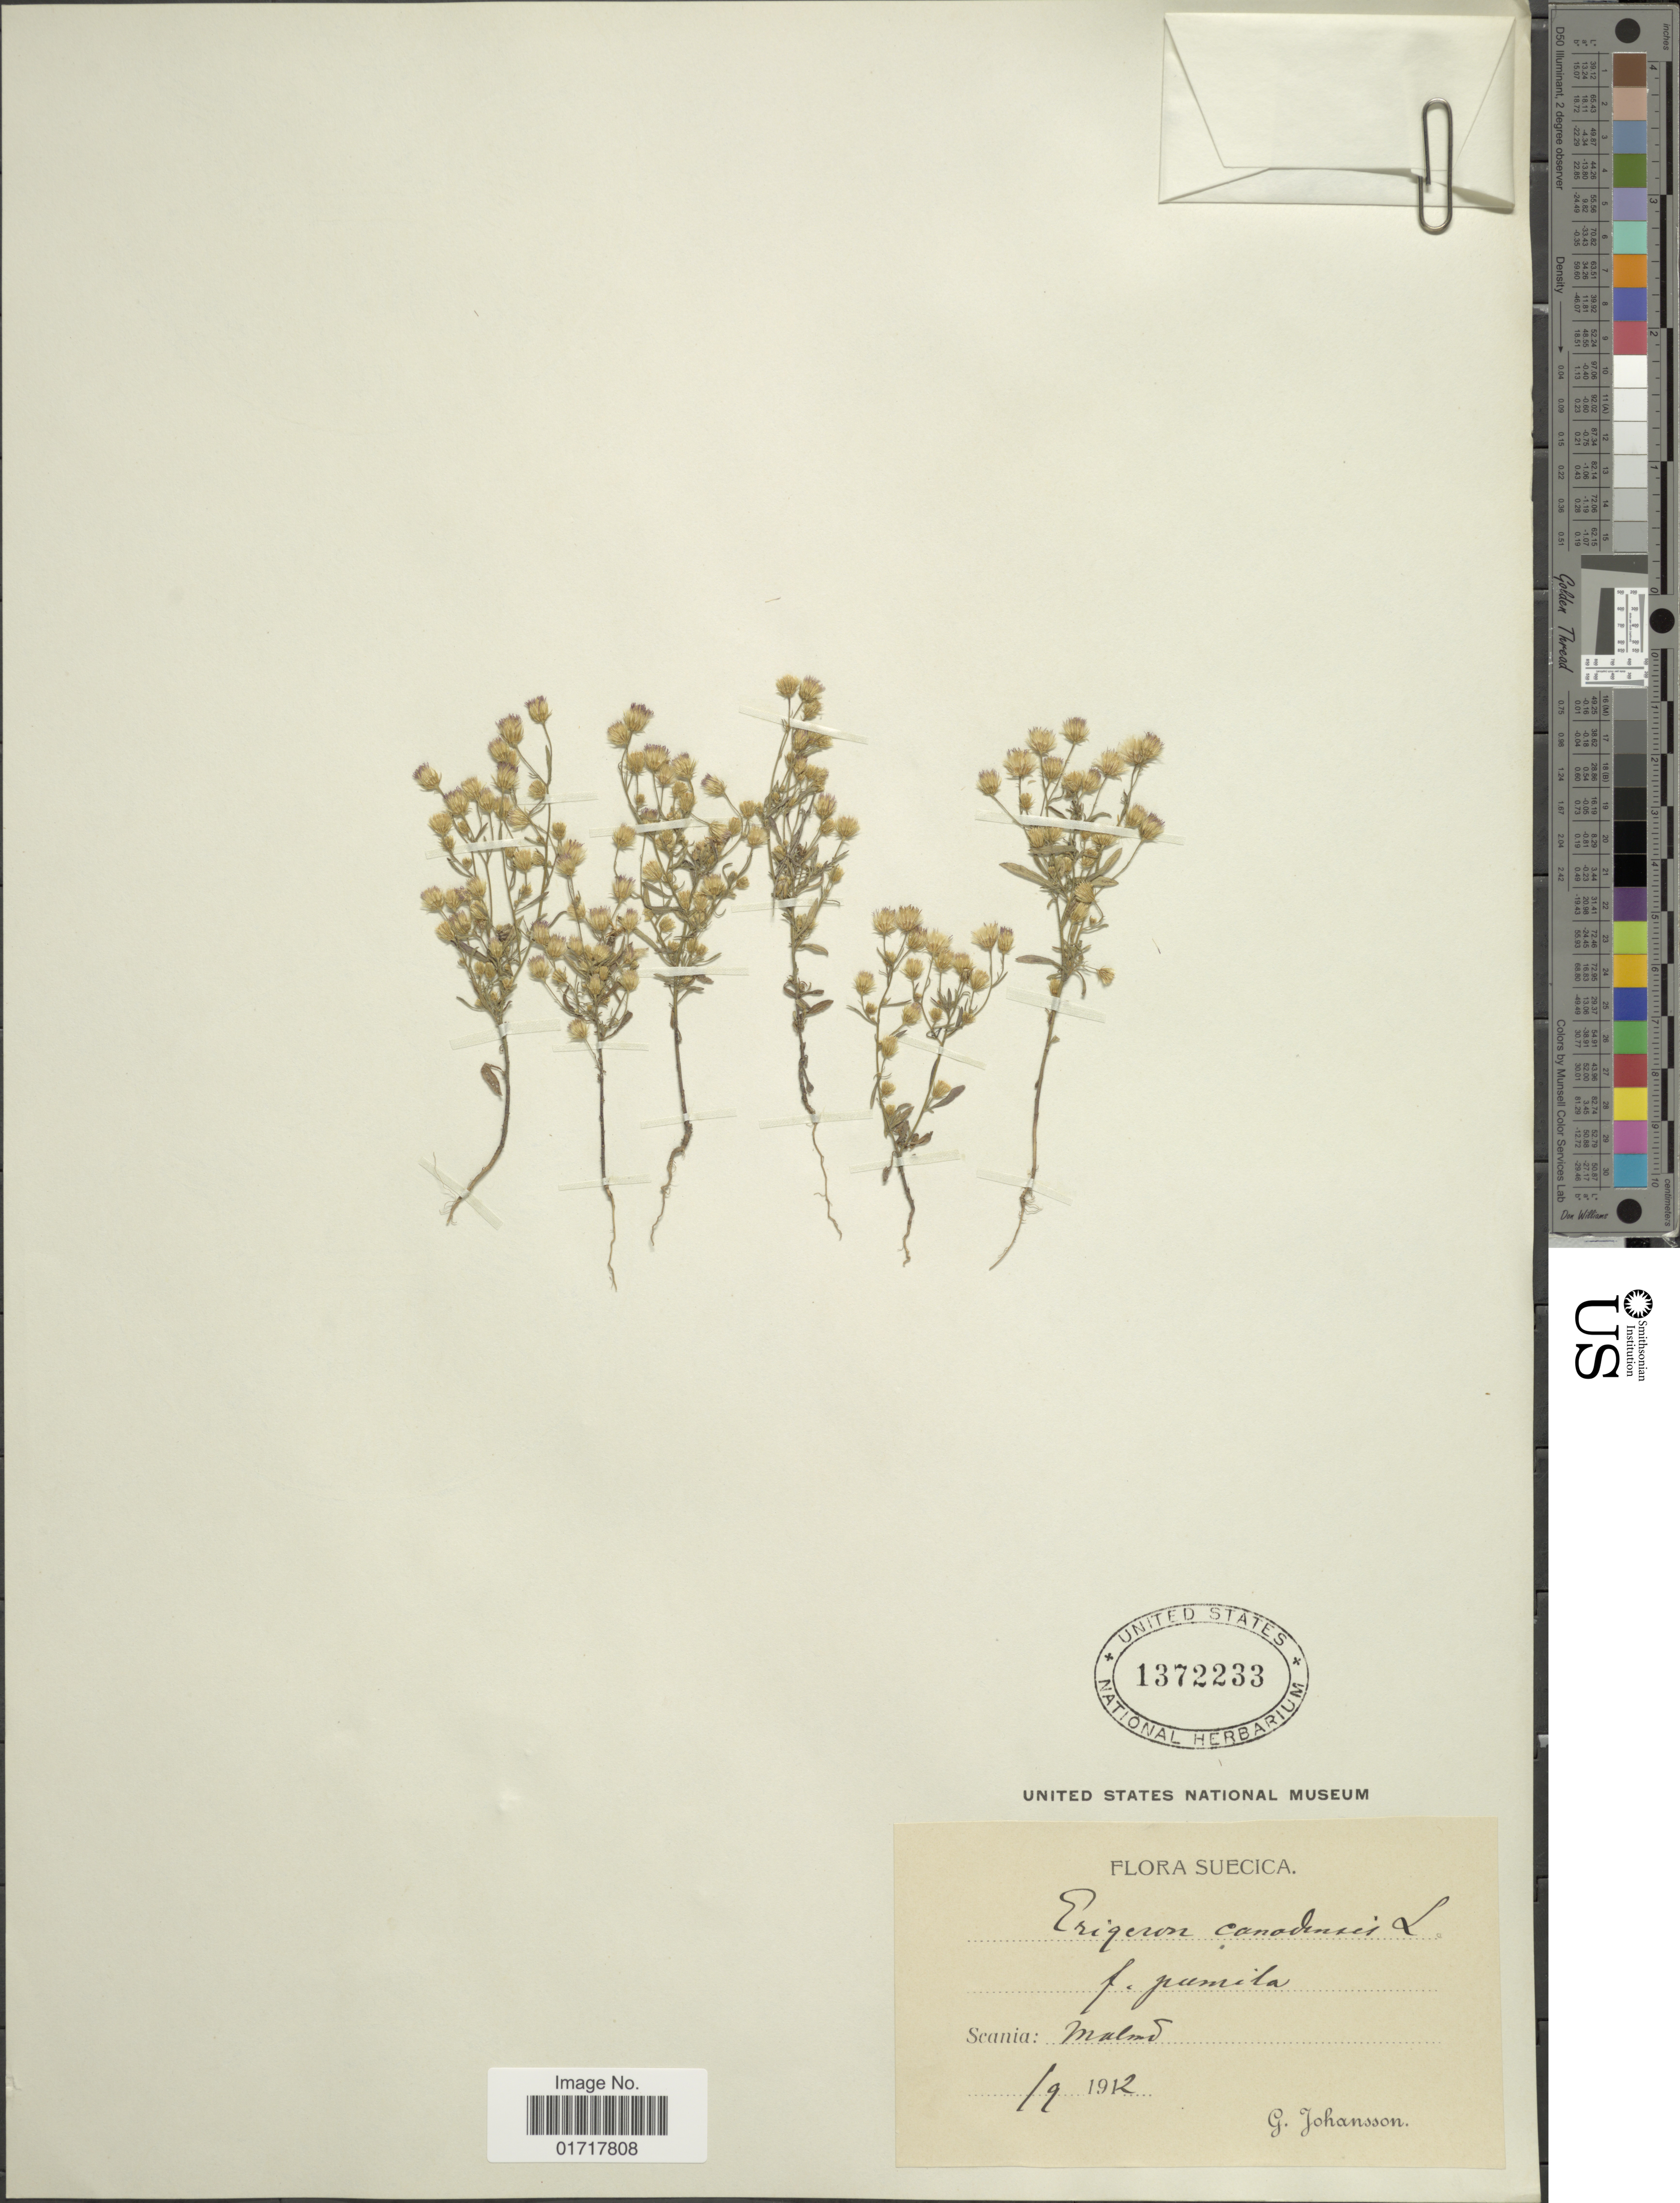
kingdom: Plantae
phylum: Tracheophyta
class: Magnoliopsida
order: Asterales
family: Asteraceae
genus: Conyza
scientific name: Conyza canadensis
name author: (L.) Cronq.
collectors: G. Johansson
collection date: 1912-09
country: Sweden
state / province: Skåne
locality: Malmö.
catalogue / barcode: US 1372233